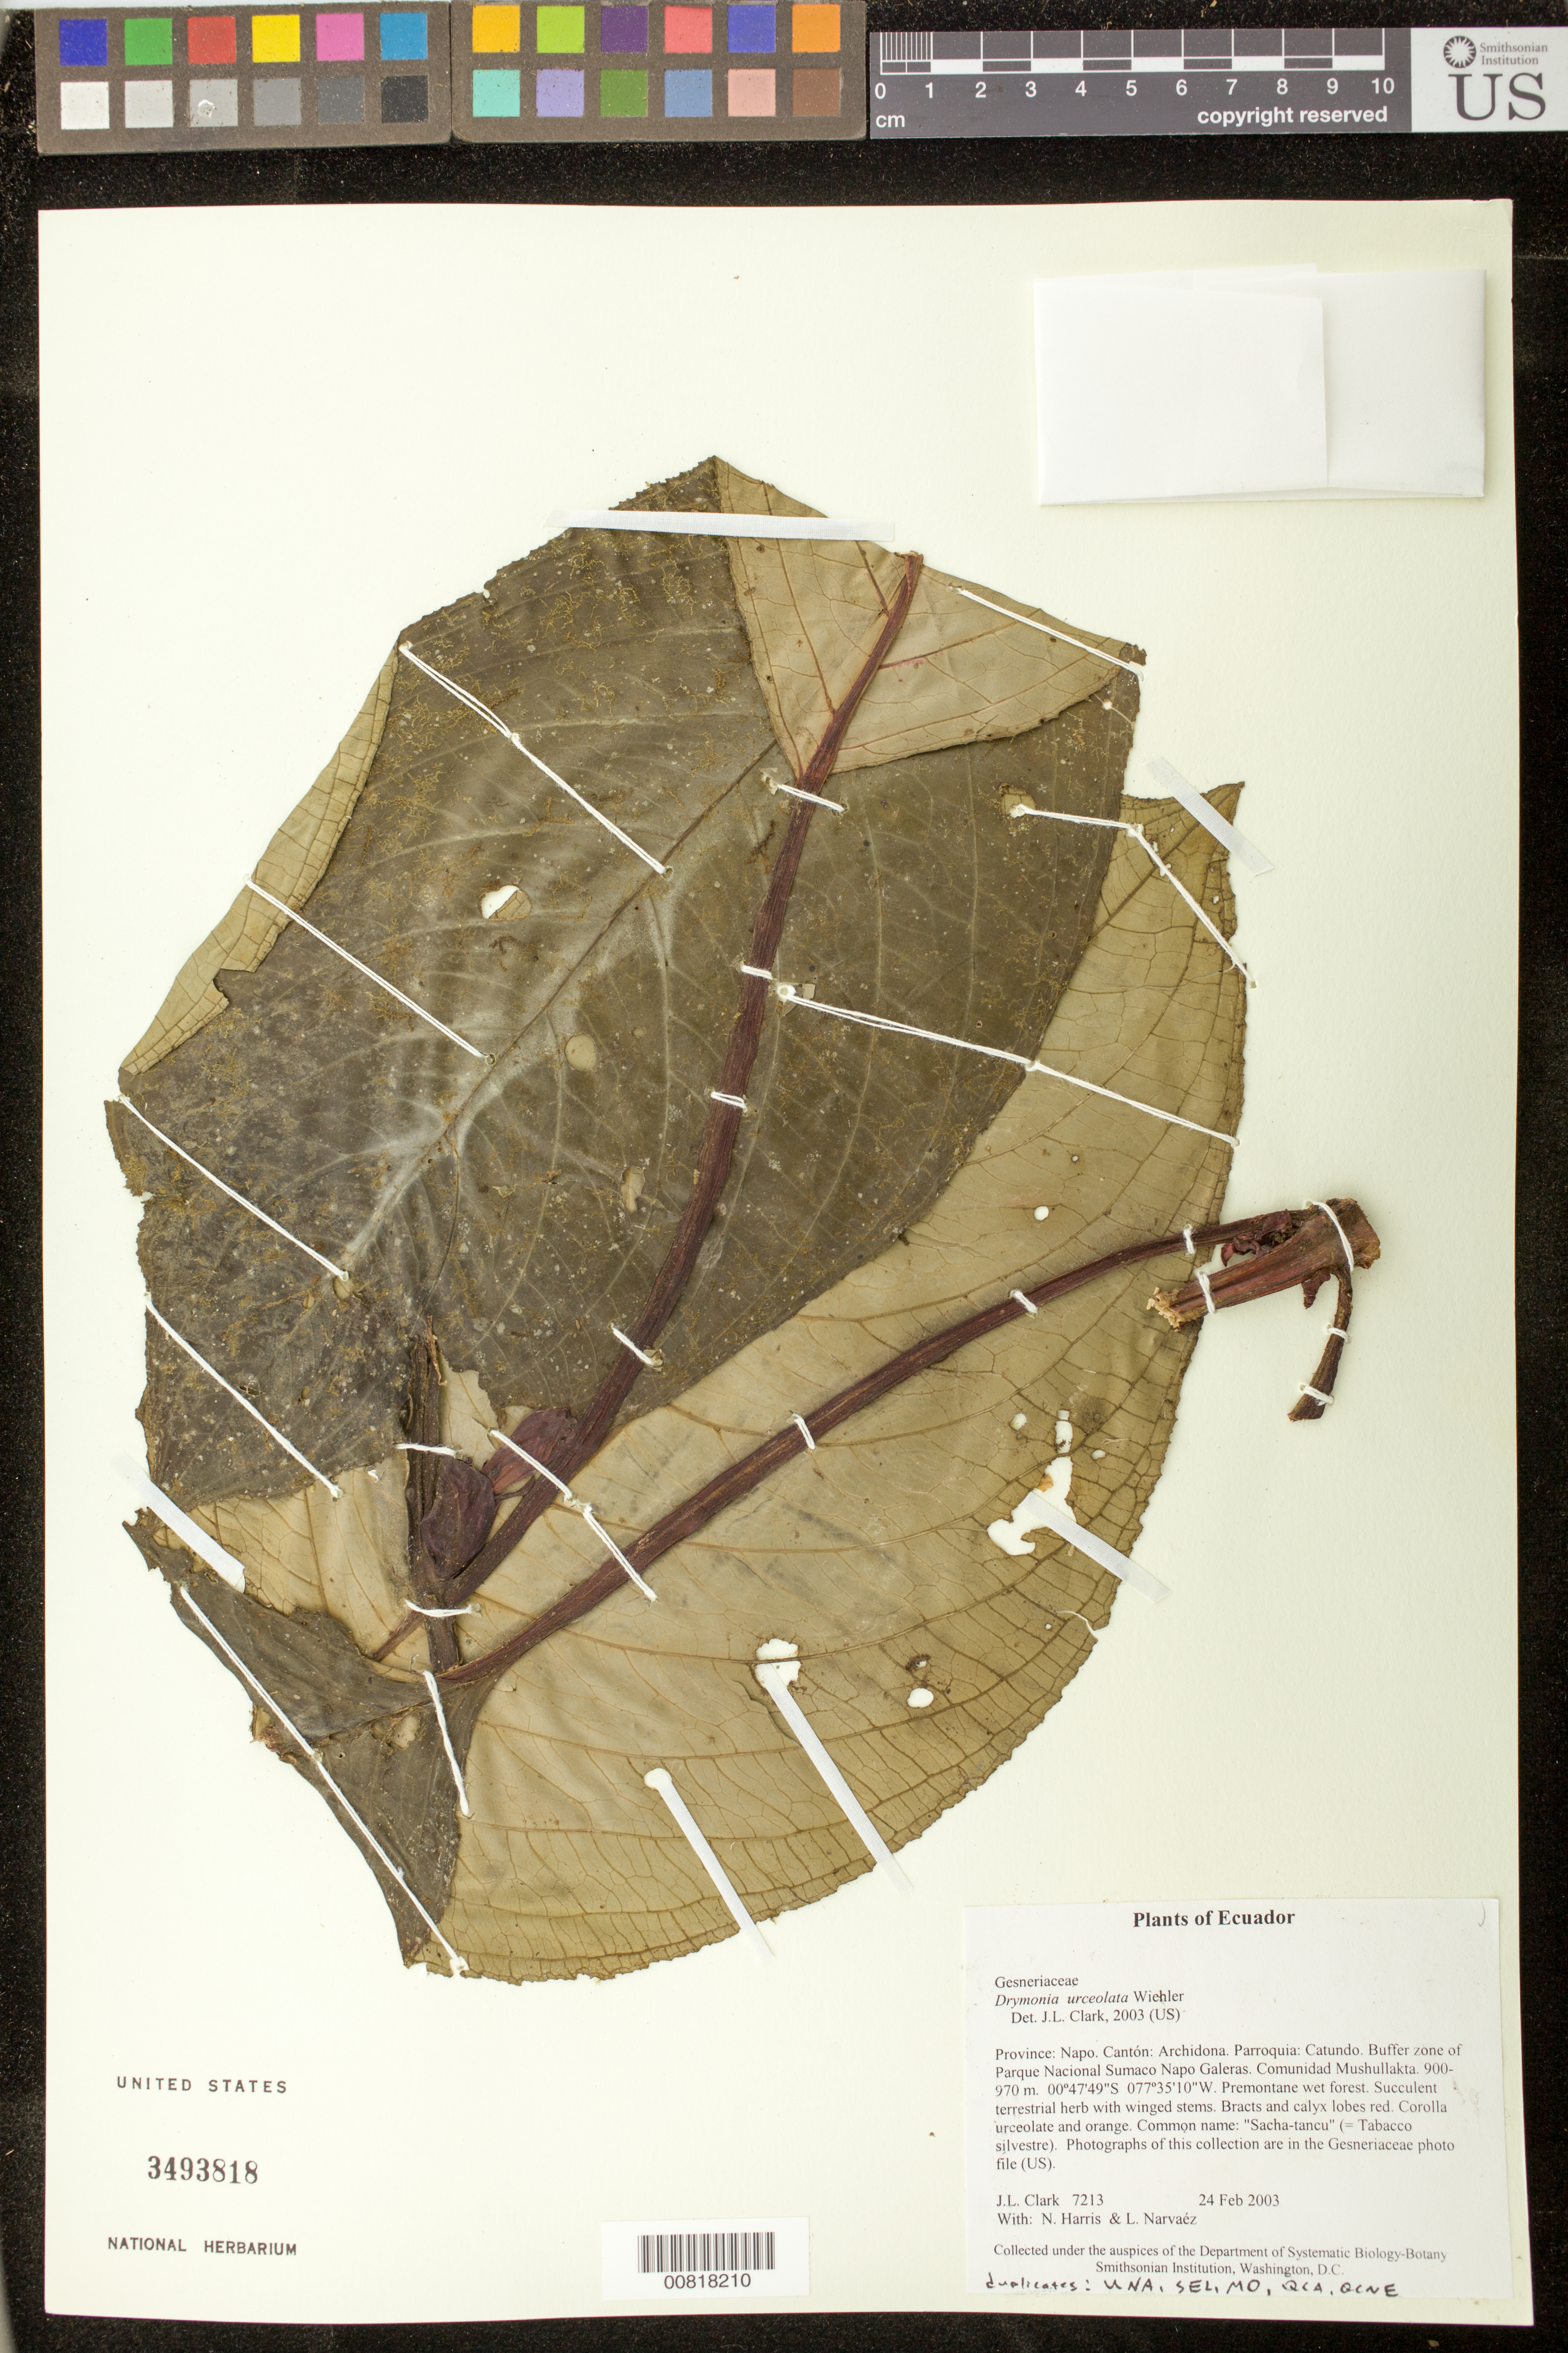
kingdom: Plantae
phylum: Tracheophyta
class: Magnoliopsida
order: Lamiales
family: Gesneriaceae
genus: Drymonia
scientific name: Drymonia urceolata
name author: Wiehler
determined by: Clark, J. L., (SEL), The Marie Selby Botanical Garden (UNITED STATES)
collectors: J. L. Clark, N. Harris & L. Narvaéz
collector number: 7213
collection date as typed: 24 Feb 2003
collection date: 2003-02-24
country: Ecuador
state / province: Napo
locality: Archidona. Parroquia: Catundo. Buffer zone of Parque Nacional Sumaco Napo Galeras. Comunidad Mushullakta.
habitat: Premontane wet forest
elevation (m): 900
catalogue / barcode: US 3493818